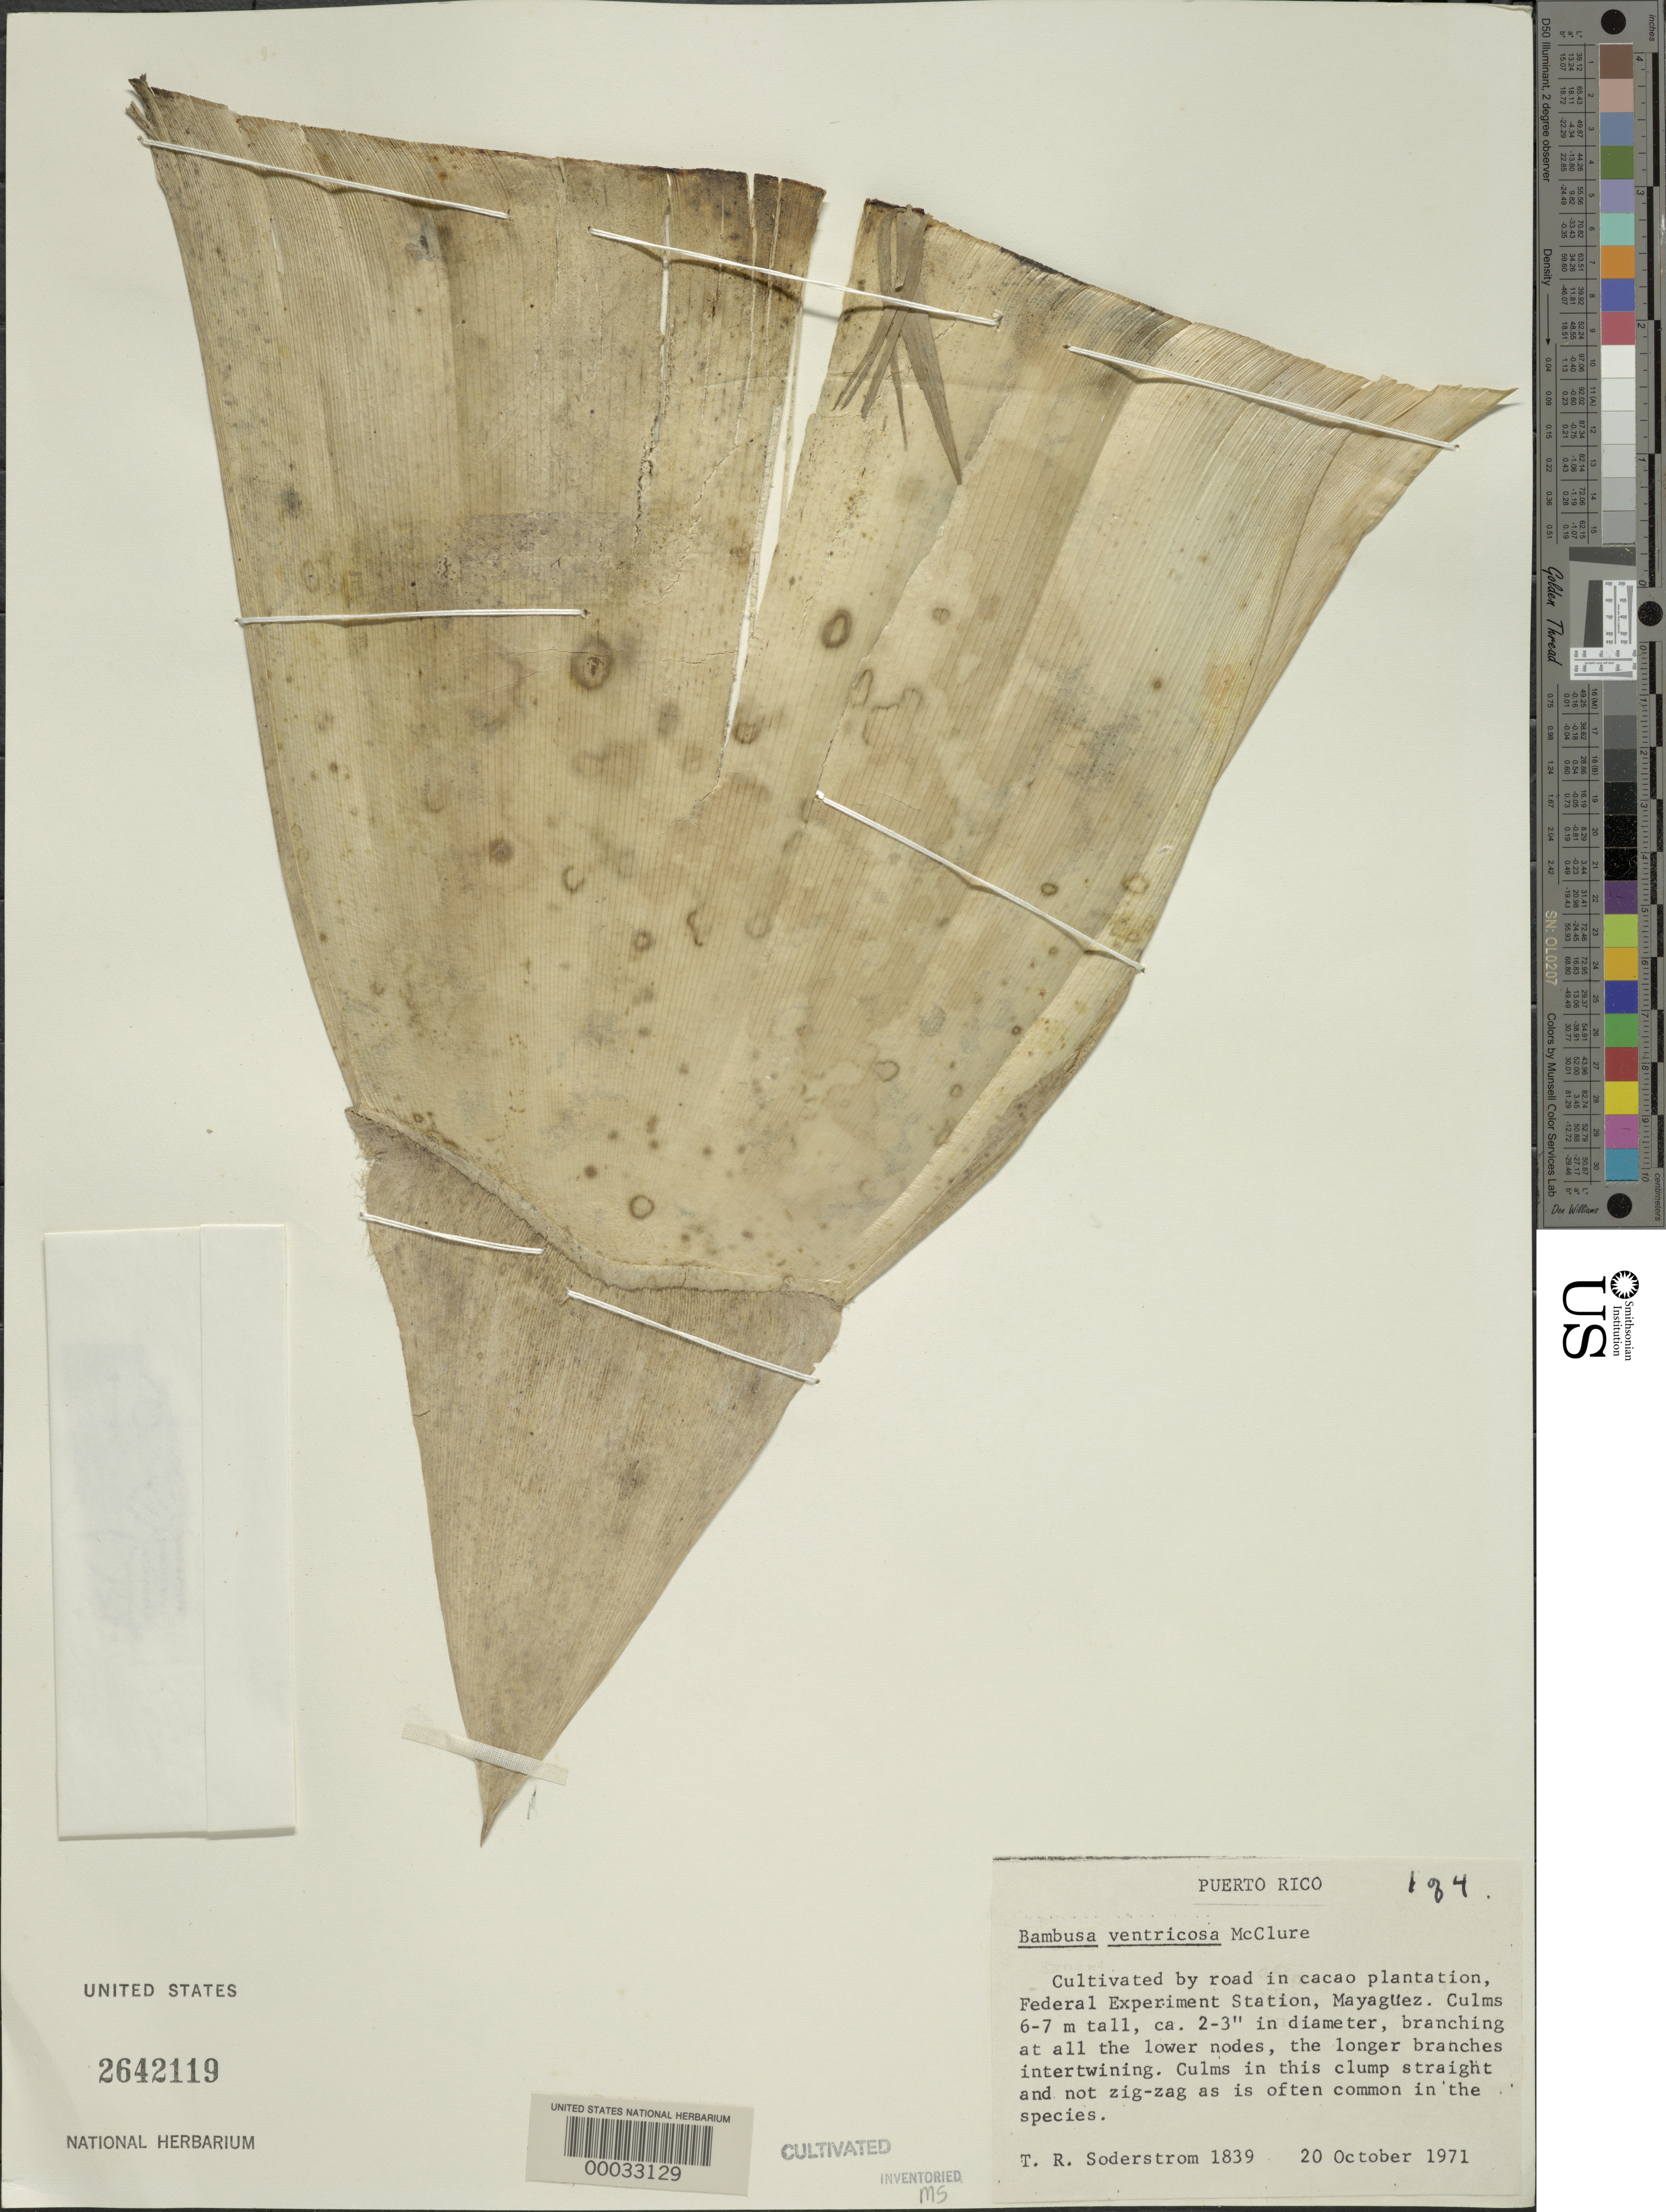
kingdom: Plantae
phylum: Tracheophyta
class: Liliopsida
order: Poales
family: Poaceae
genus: Bambusa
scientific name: Bambusa ventricosa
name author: McClure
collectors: T. R. Soderstrom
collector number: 1839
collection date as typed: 20 Oct 1971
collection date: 1971-10-20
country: Puerto Rico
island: Greater Antilles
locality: Federal Experimental Station-Mayaguez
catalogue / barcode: US 2642119